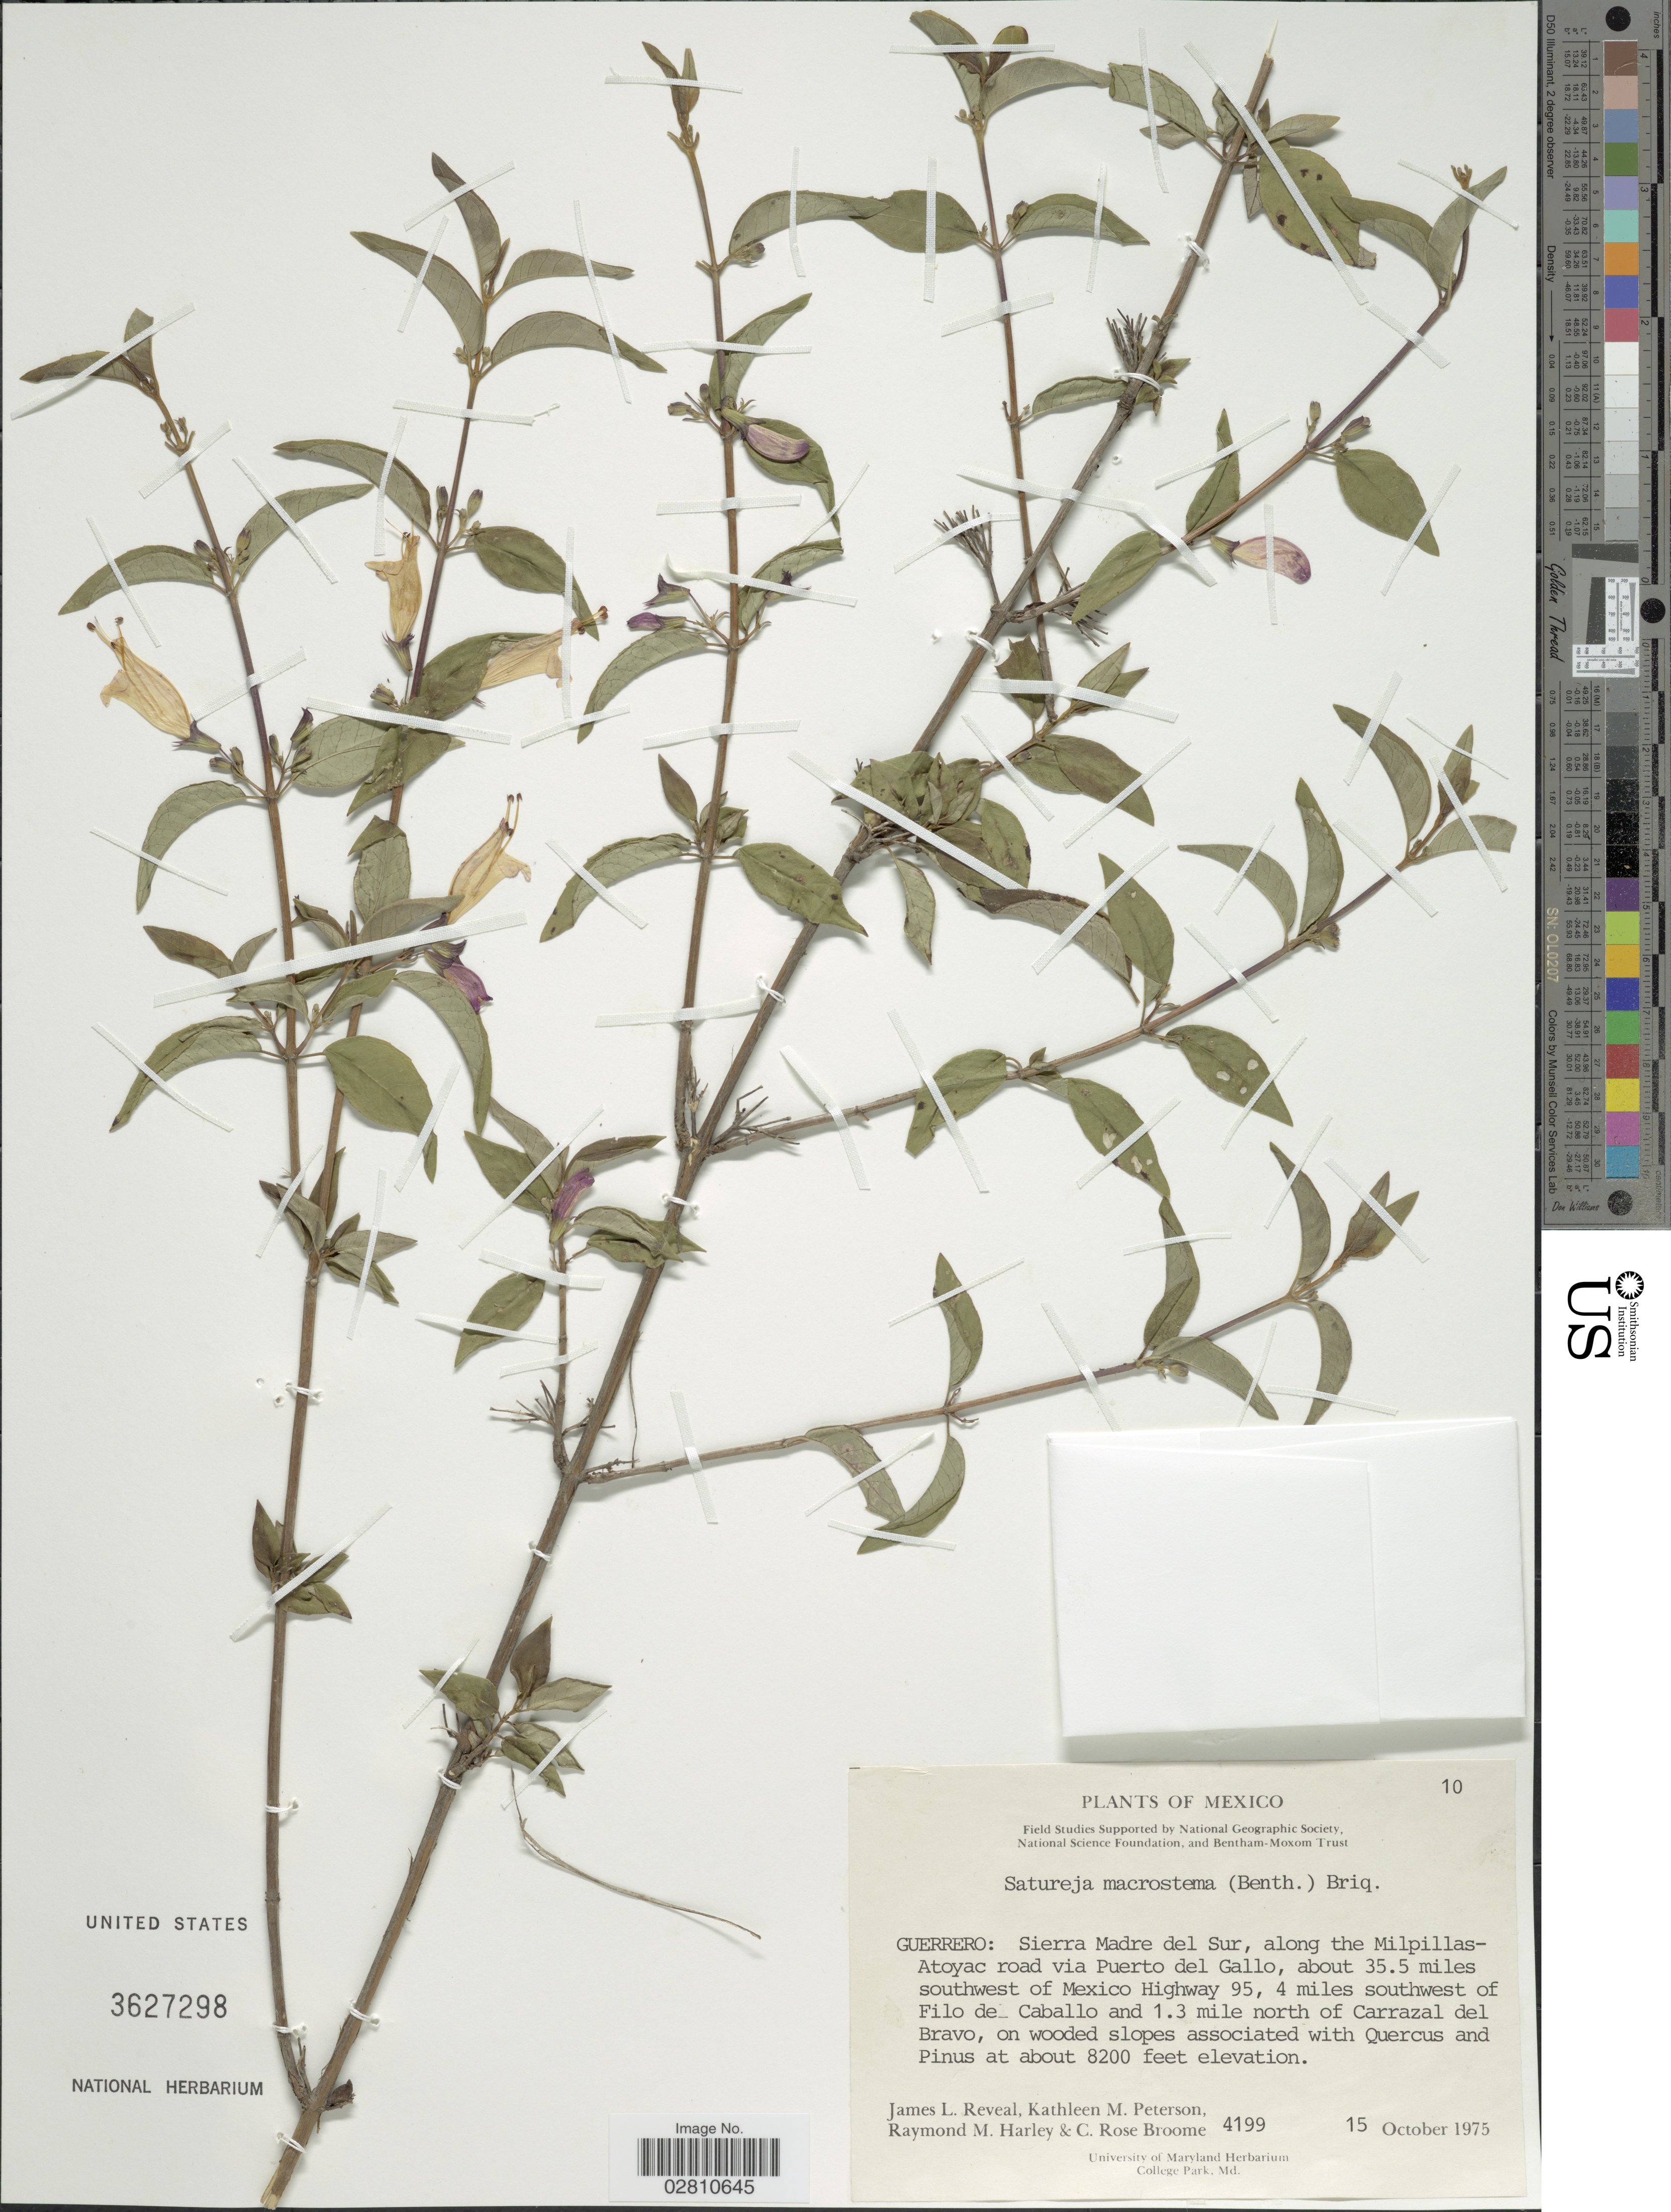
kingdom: Plantae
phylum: Tracheophyta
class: Magnoliopsida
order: Lamiales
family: Lamiaceae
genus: Clinopodium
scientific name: Clinopodium macrostemum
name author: (Moc. & Sessé ex Benth.) Kuntze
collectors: J. L. Reveal, K. Peterson, R. M. Harley & C. R. Broome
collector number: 4199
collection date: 1975-10-15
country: Mexico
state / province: Guerrero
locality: Guerrero: Sierra Madre del Sur, along the Milpillas-Atoyac road via Puerto del Gallo, about 35.5 miles southwest of Mexico Highway 95, 4 miles southwest of Filo de Caballo and 1.3 mile north of Carrazal del Bravo.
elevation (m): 2499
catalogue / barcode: US 3627298